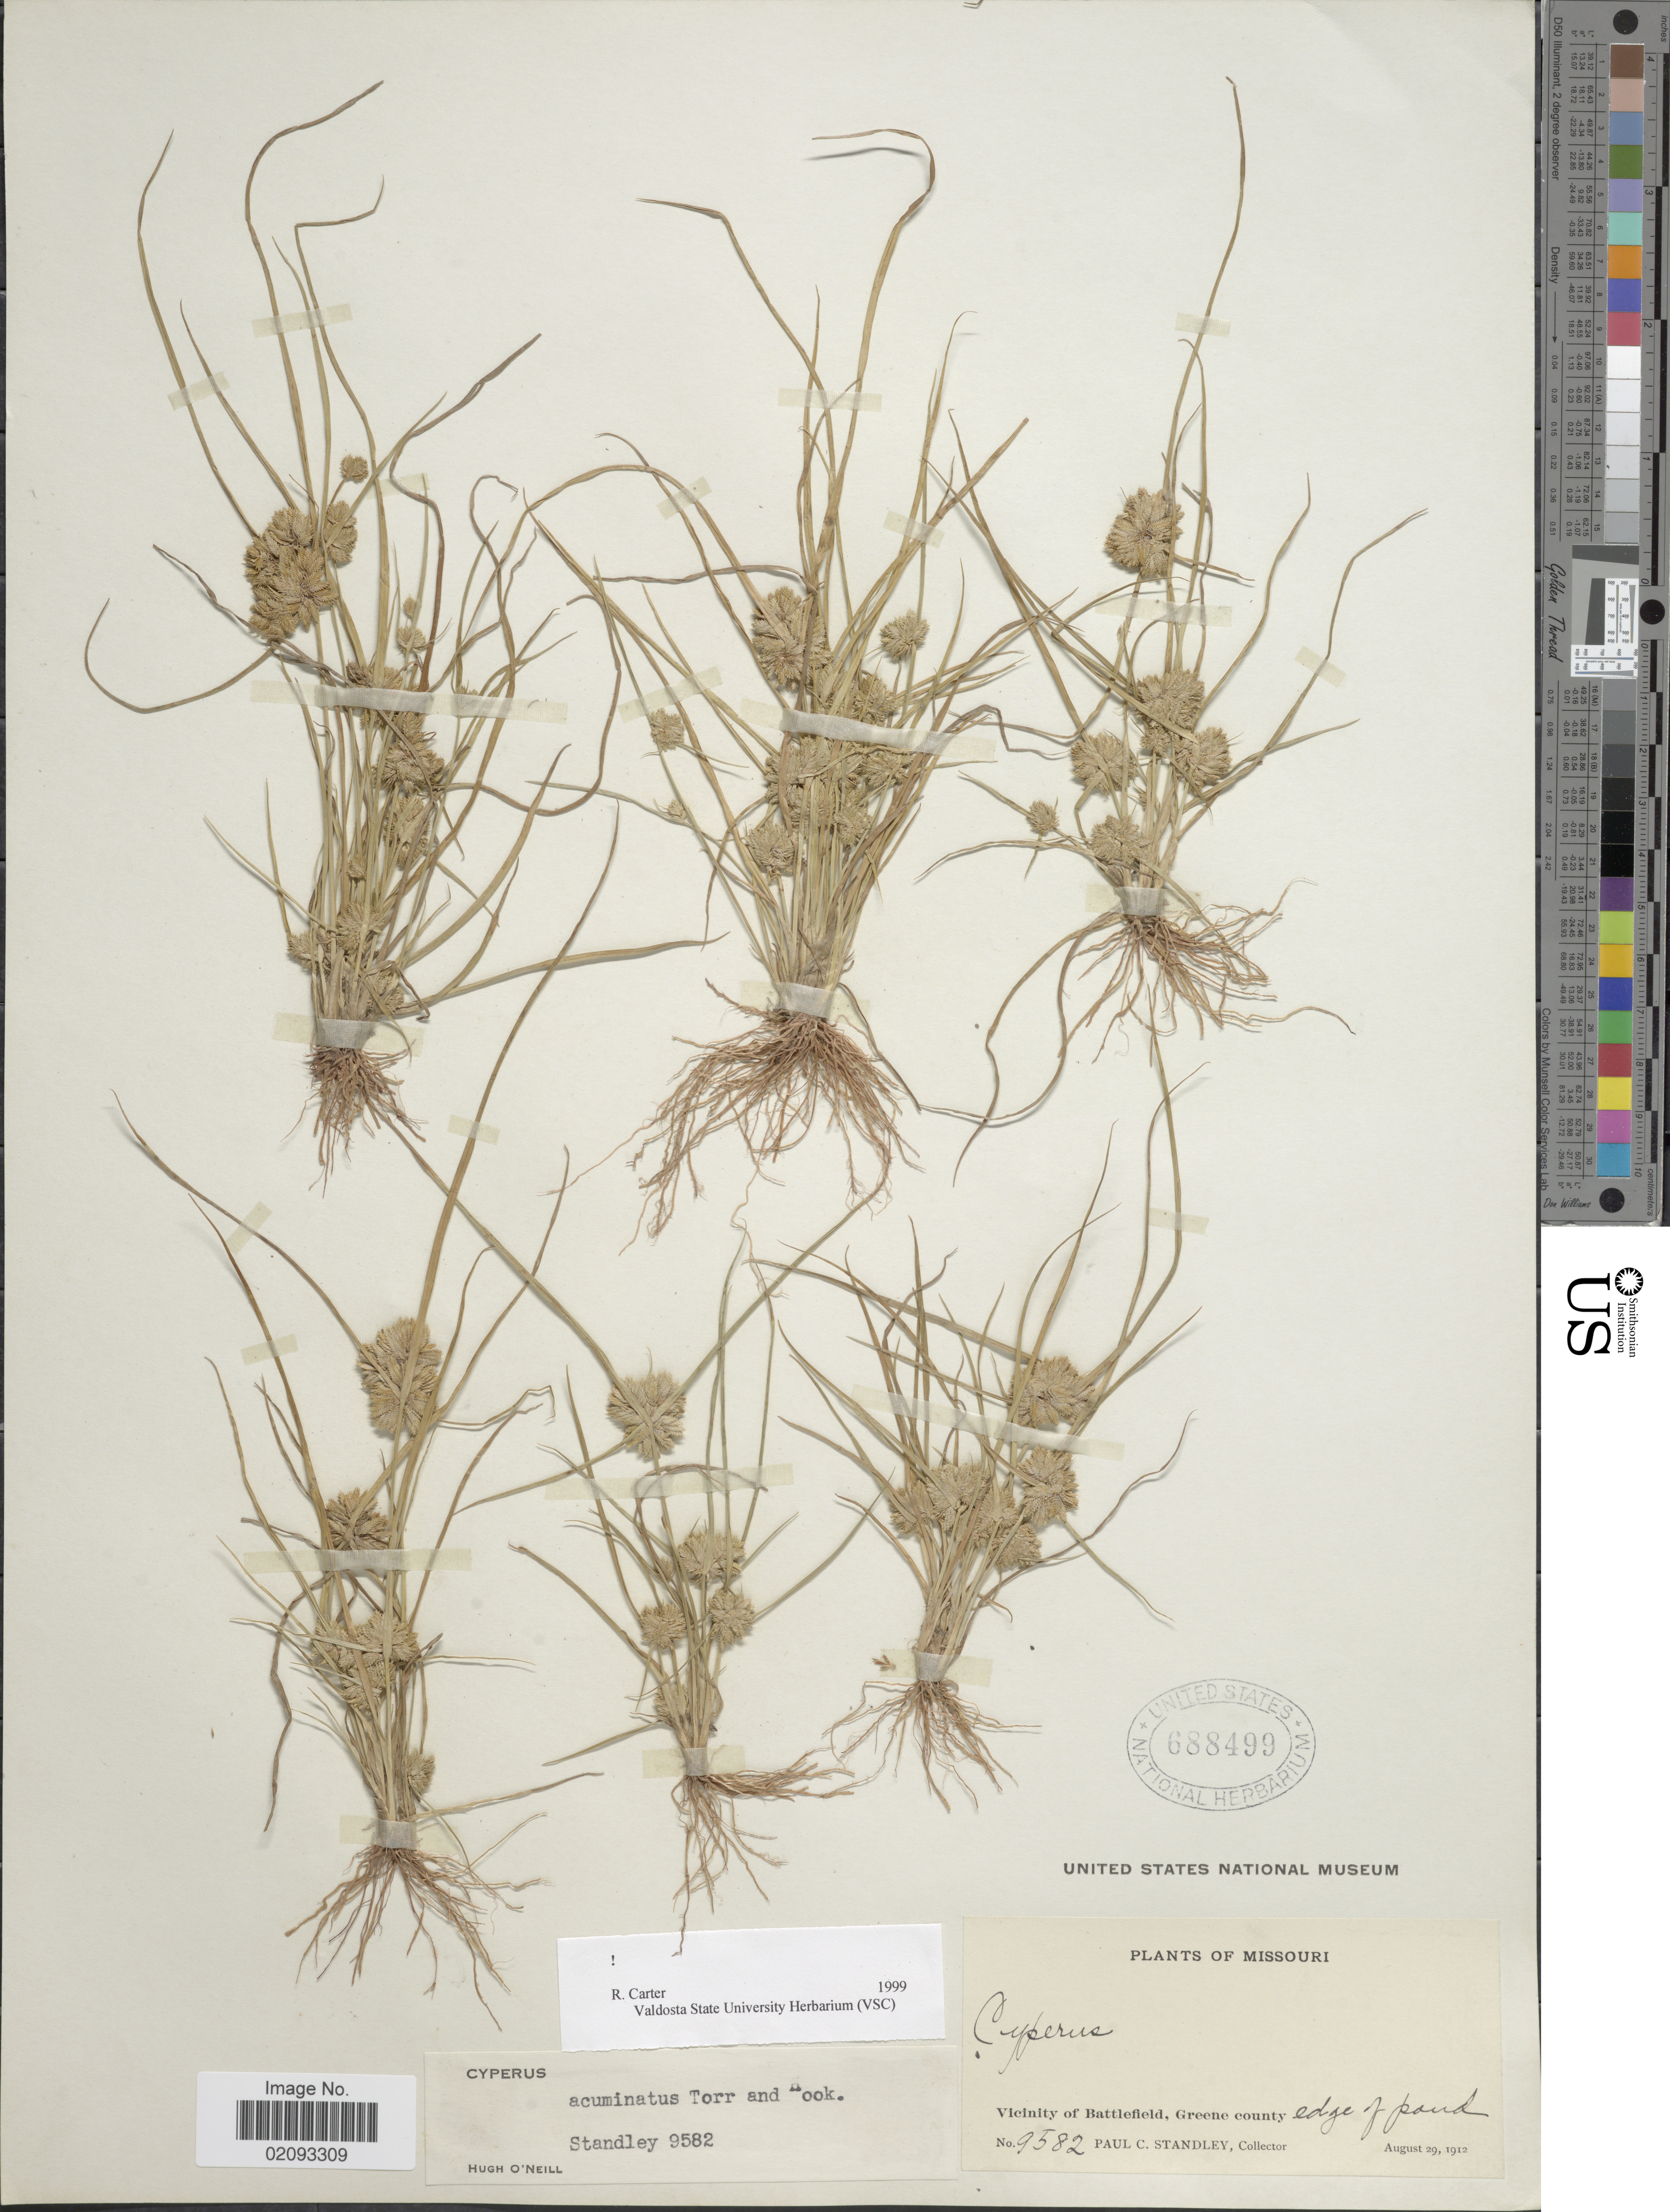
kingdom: Plantae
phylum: Tracheophyta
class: Liliopsida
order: Poales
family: Cyperaceae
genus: Cyperus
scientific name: Cyperus acuminatus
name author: Torr. & Hook.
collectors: P. C. Standley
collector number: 9582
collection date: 1912-08-29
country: United States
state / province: Missouri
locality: Vicinity of Battlefield, Greene County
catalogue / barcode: US 688499